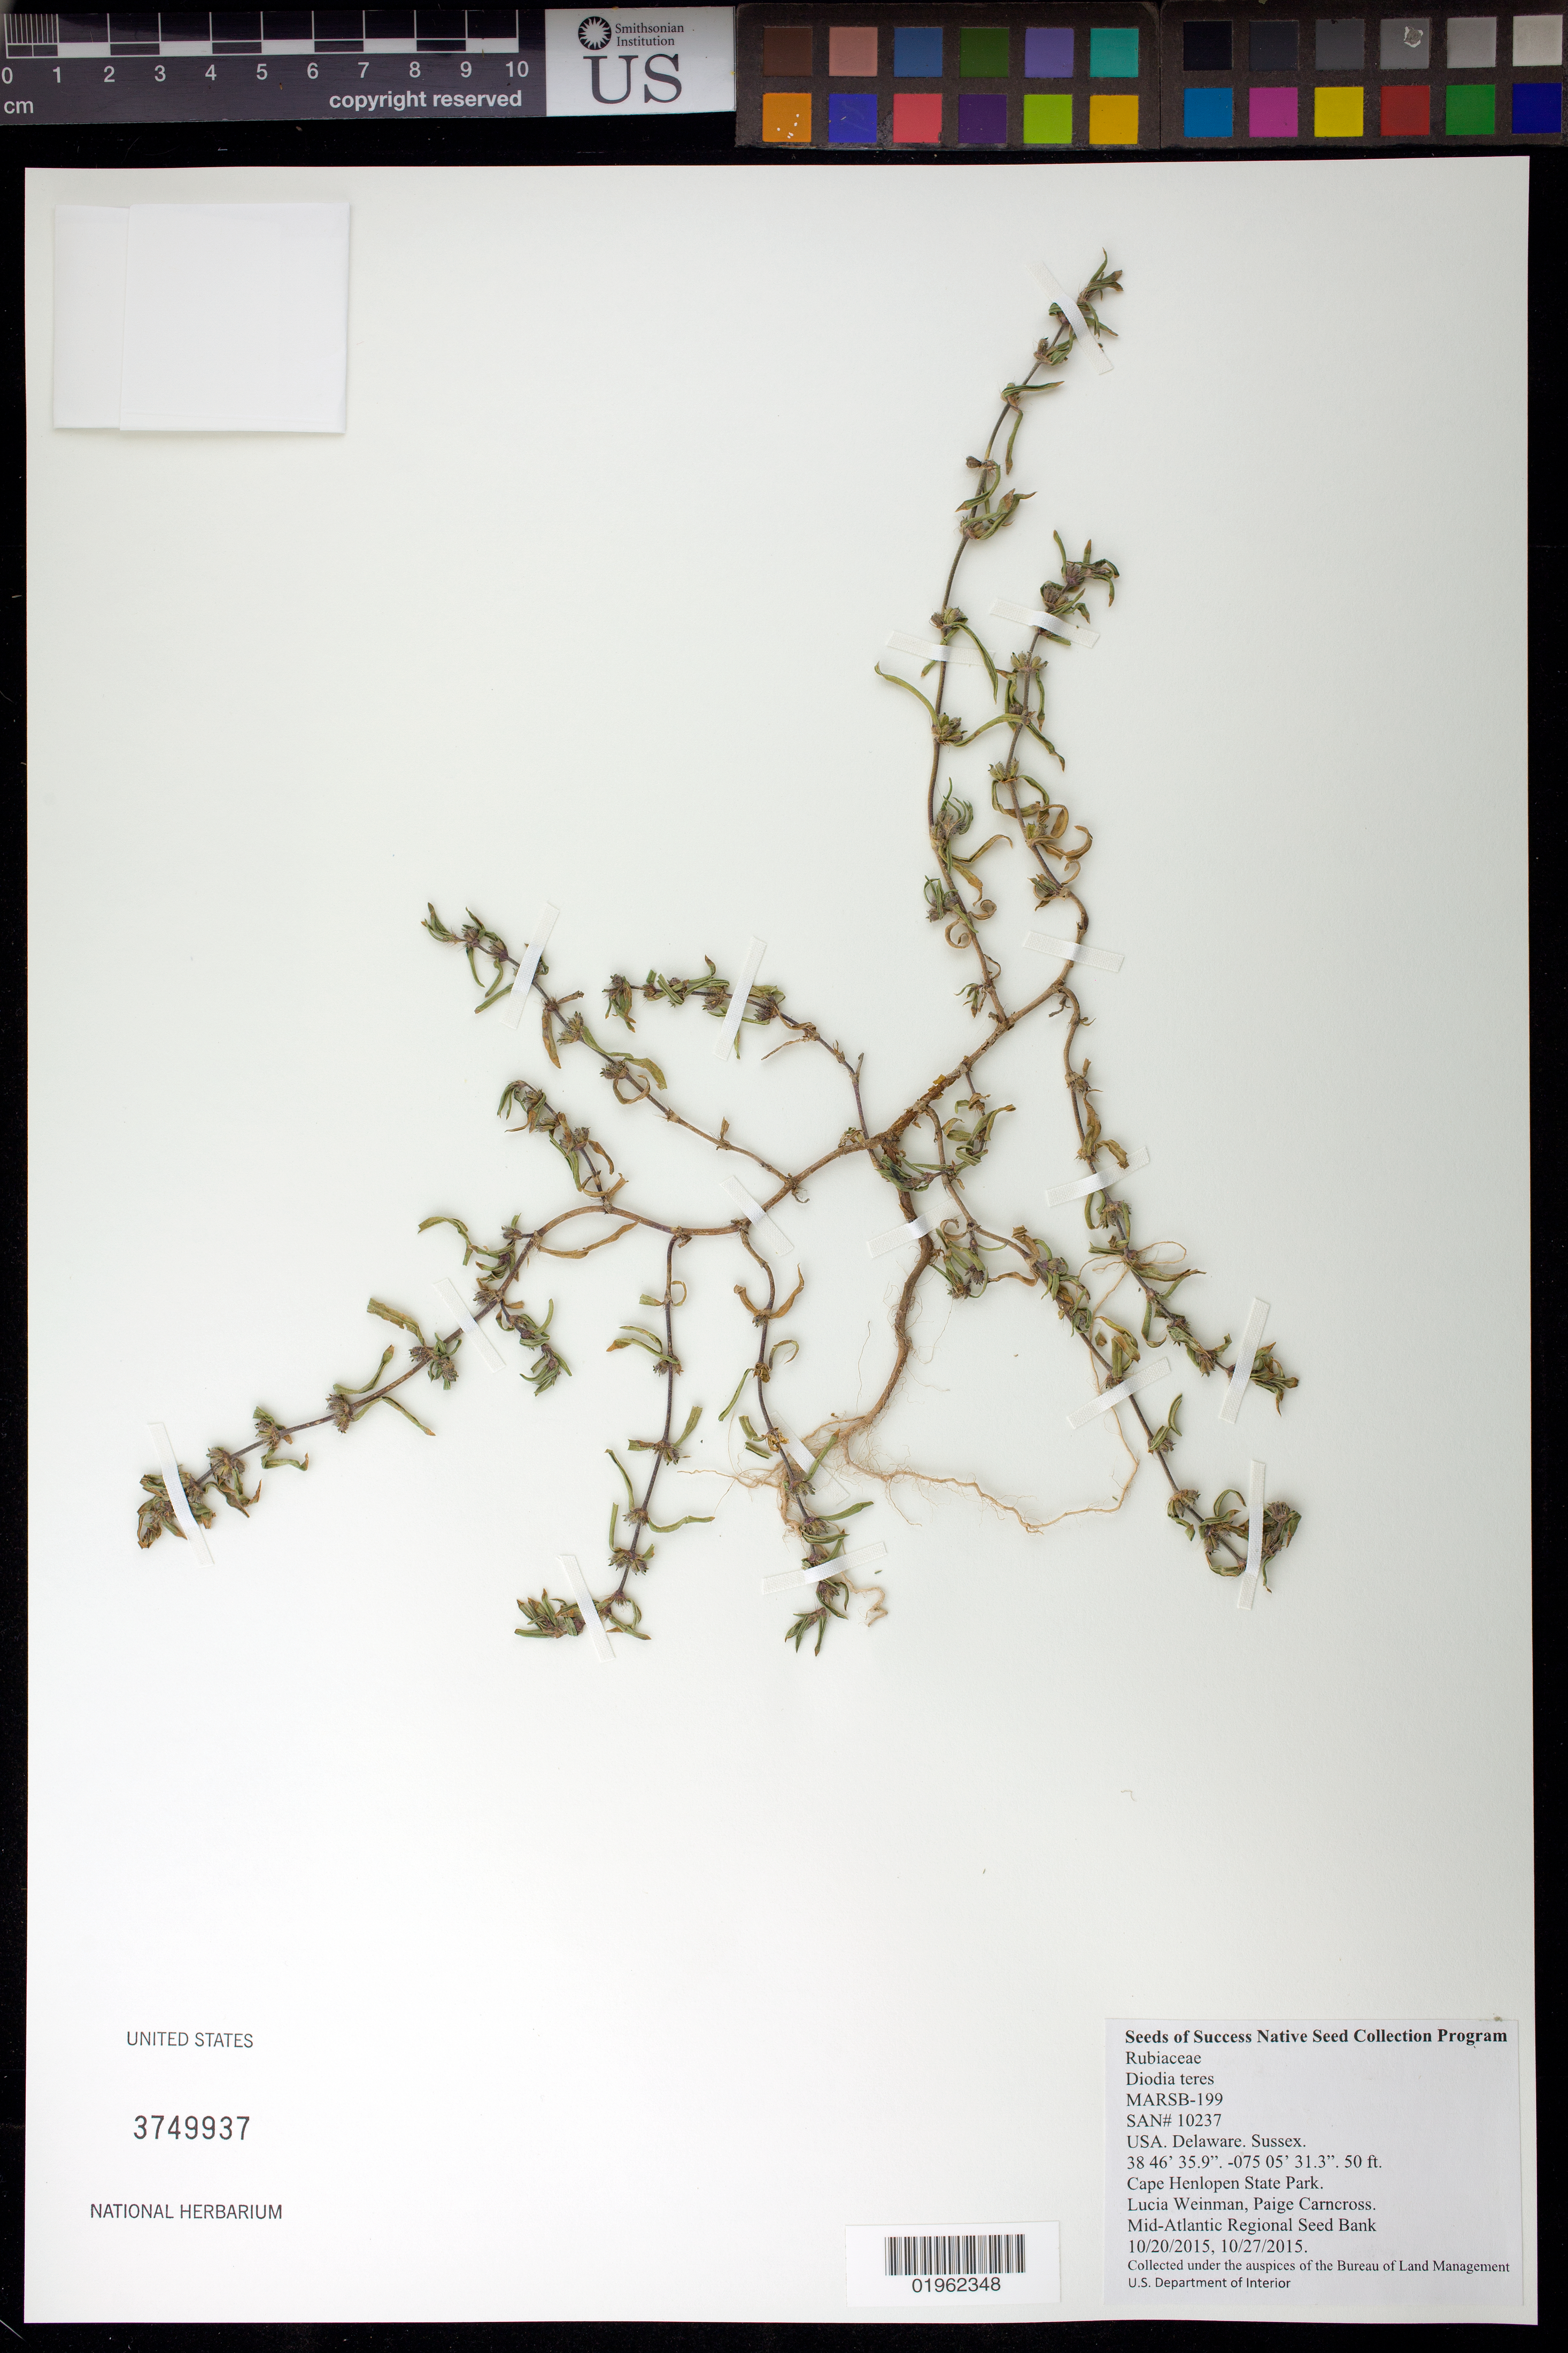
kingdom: Plantae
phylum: Tracheophyta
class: Magnoliopsida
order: Gentianales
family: Rubiaceae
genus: Diodia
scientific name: Diodia teres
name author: Walter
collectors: P. Carncross & L. Weinman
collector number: MARSB-199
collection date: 2015-10-20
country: United States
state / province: Delaware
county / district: Sussex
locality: Cape Henlopen State Park, Walking Dunes Trail, Beach access road, Fort Miles area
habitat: North Atlantic Maritime Scrub Forest, North Atlantic Coastal Scrub and Grass Dune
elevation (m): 15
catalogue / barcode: US 3749937